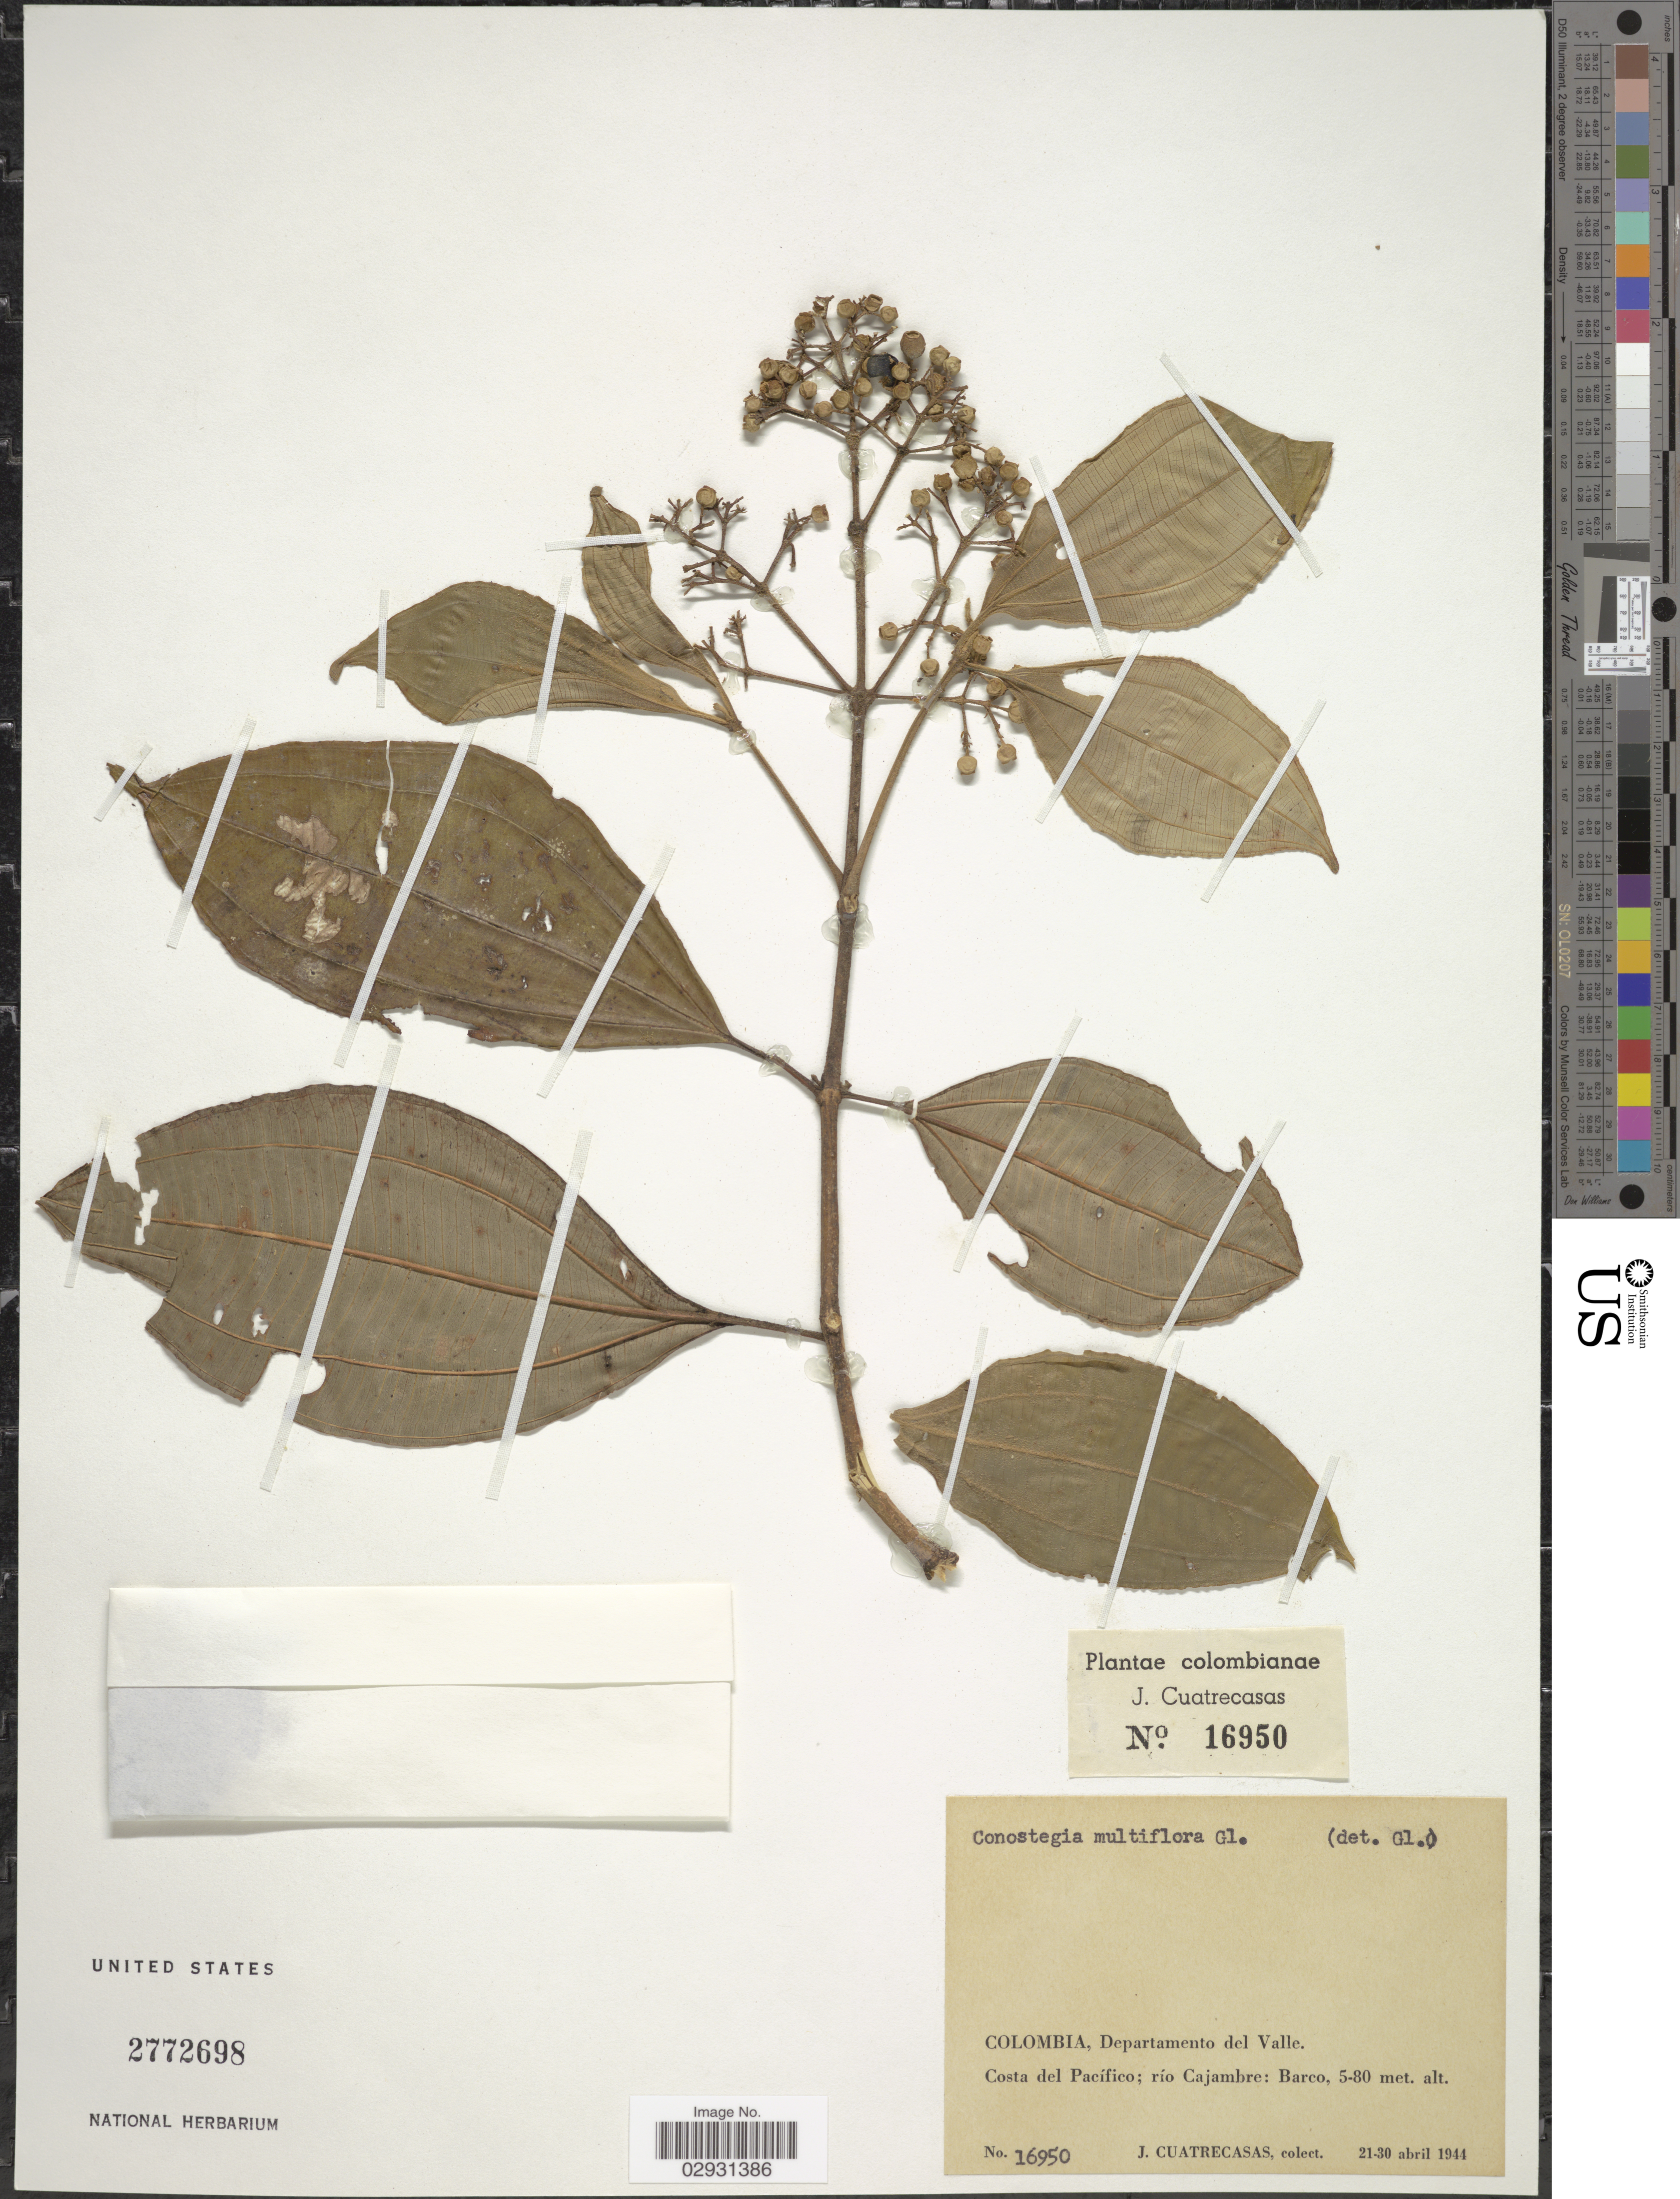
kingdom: Plantae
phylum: Tracheophyta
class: Magnoliopsida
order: Myrtales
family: Melastomataceae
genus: Conostegia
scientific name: Conostegia montana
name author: (Sw.) D. Don ex DC.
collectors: J. Cuatrecasas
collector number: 16950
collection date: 1944-04-21/1944-04-30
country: Colombia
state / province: Valle del Cauca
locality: Departamento del Valle. Costa del Pacífico; río Cajambre: Barco.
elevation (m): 5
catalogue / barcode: US 2772698